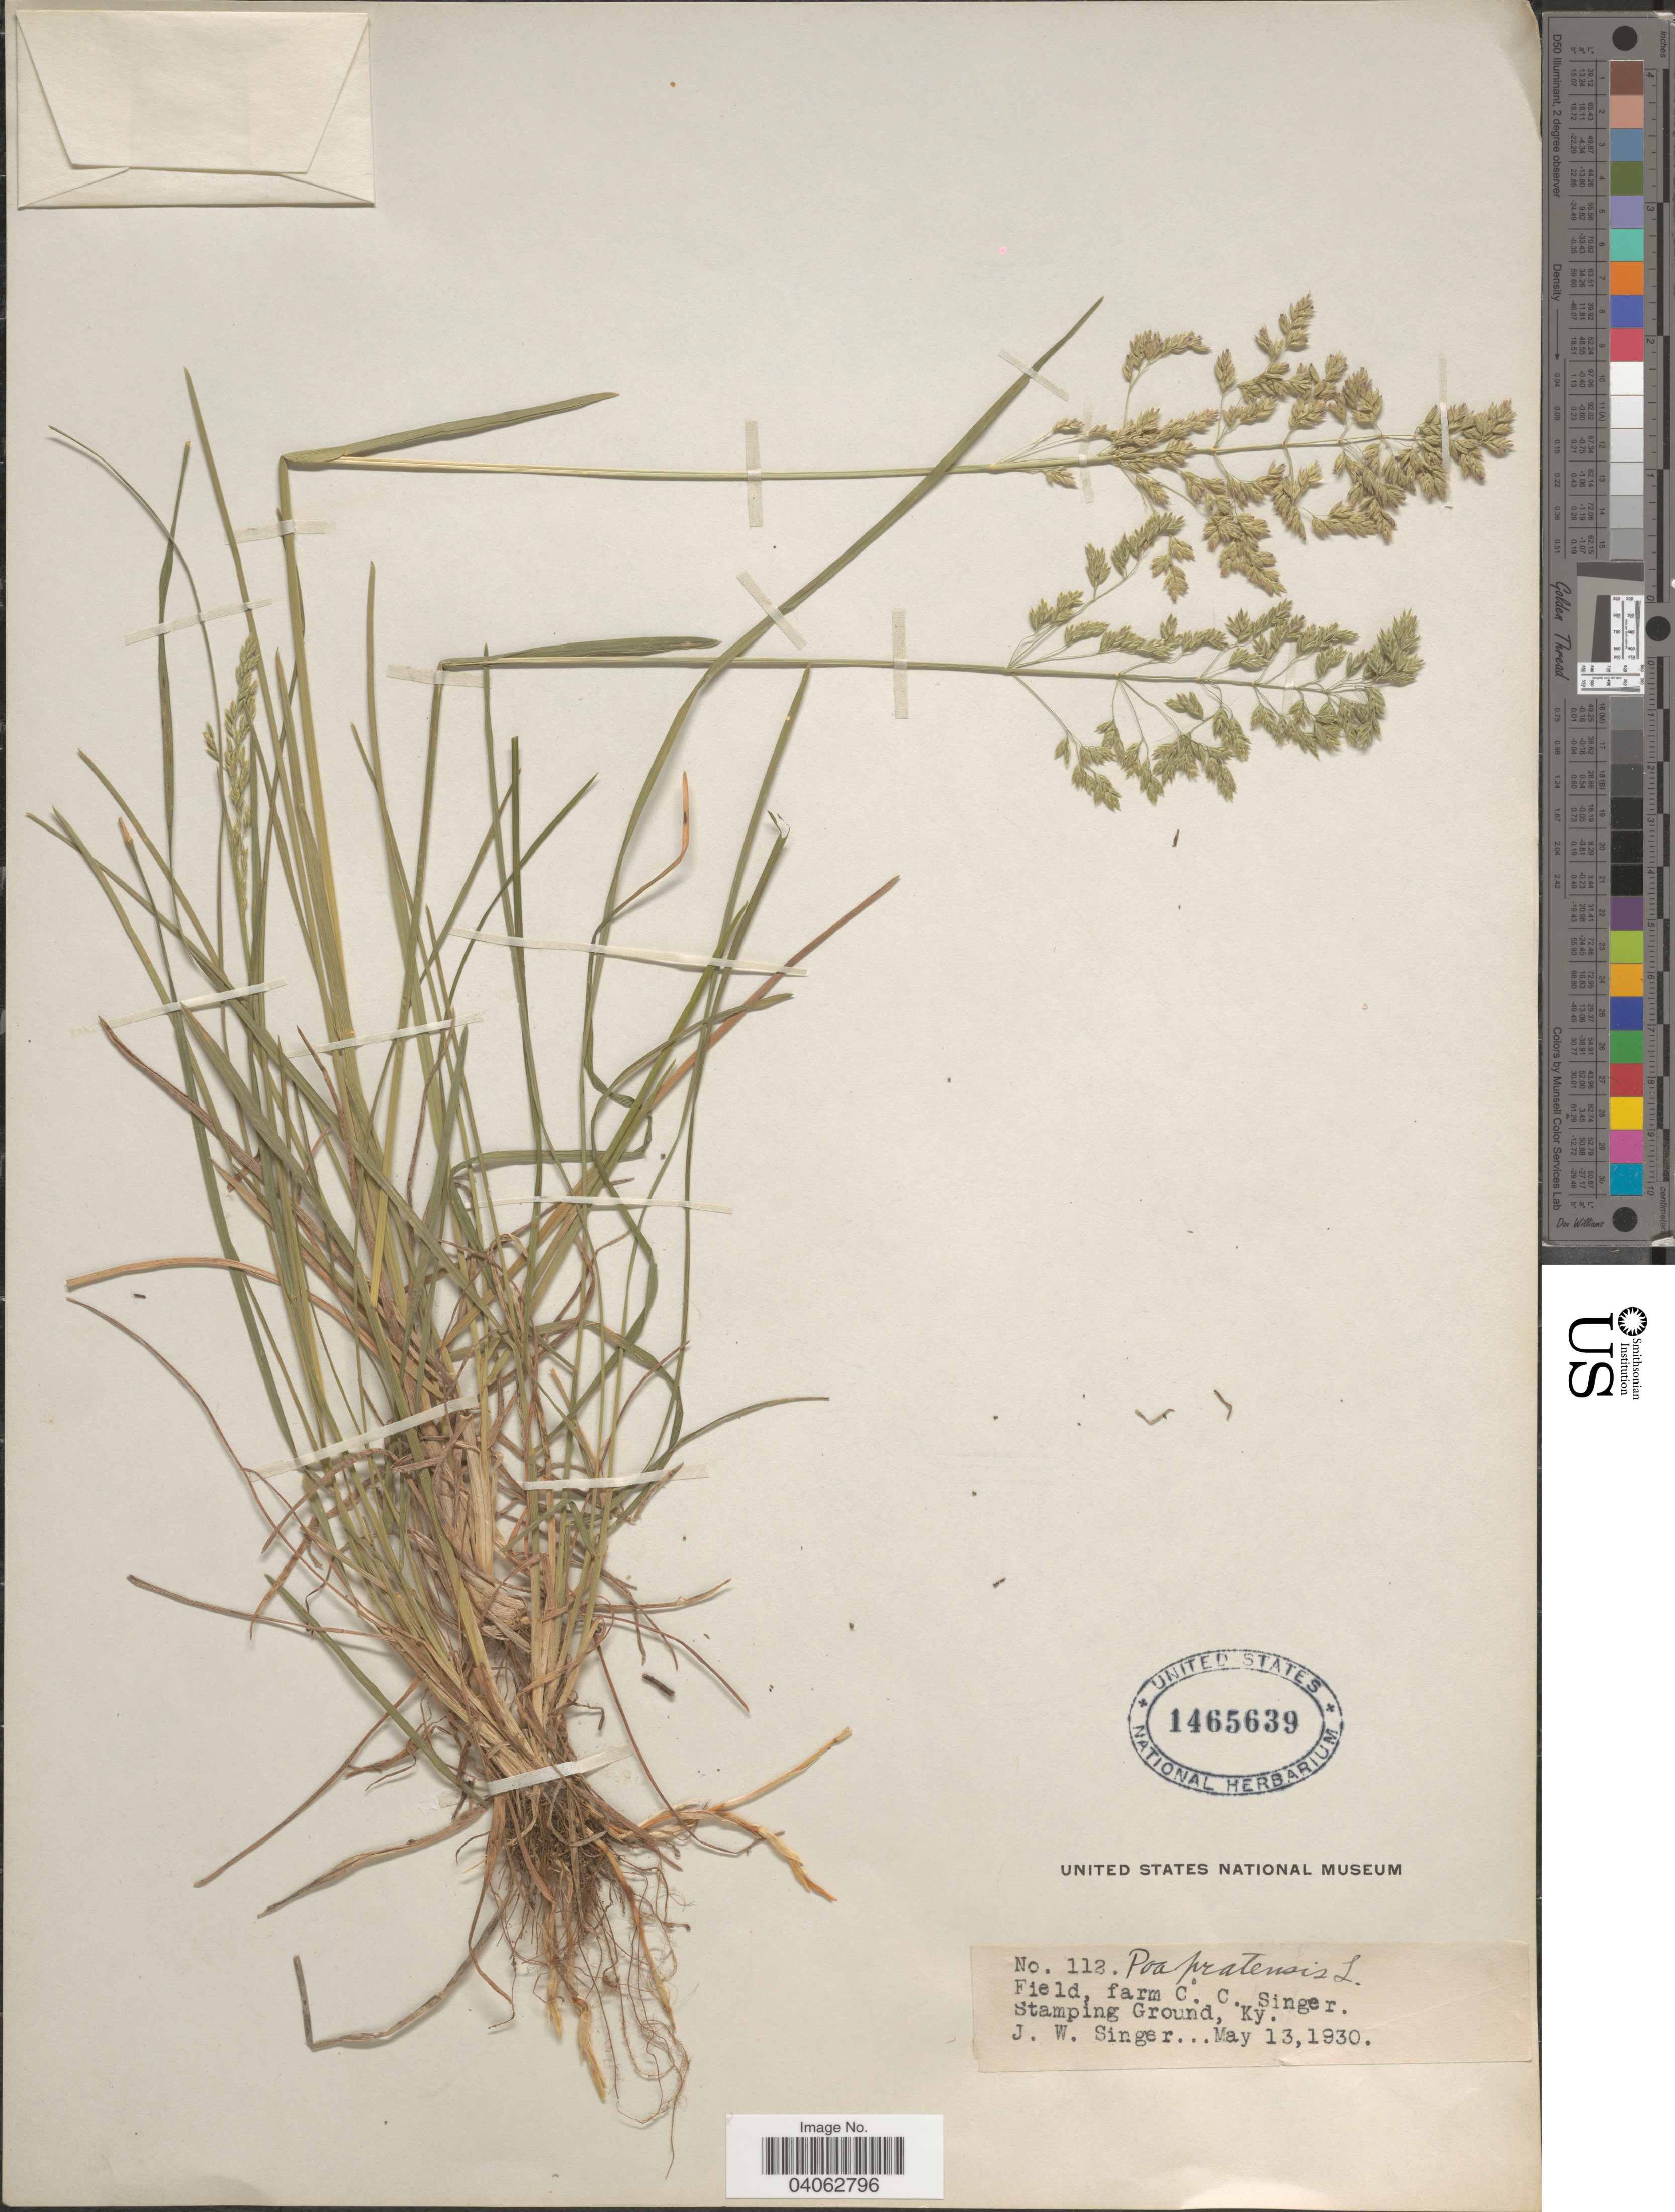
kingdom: Plantae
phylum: Tracheophyta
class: Liliopsida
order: Poales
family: Poaceae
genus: Poa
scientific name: Poa pratensis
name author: L.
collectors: J. EW. Singer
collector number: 112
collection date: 1930-05-13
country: United States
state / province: Kentucky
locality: Field, farm C. C. Singer. Stamping Ground.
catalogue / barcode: US 1465639